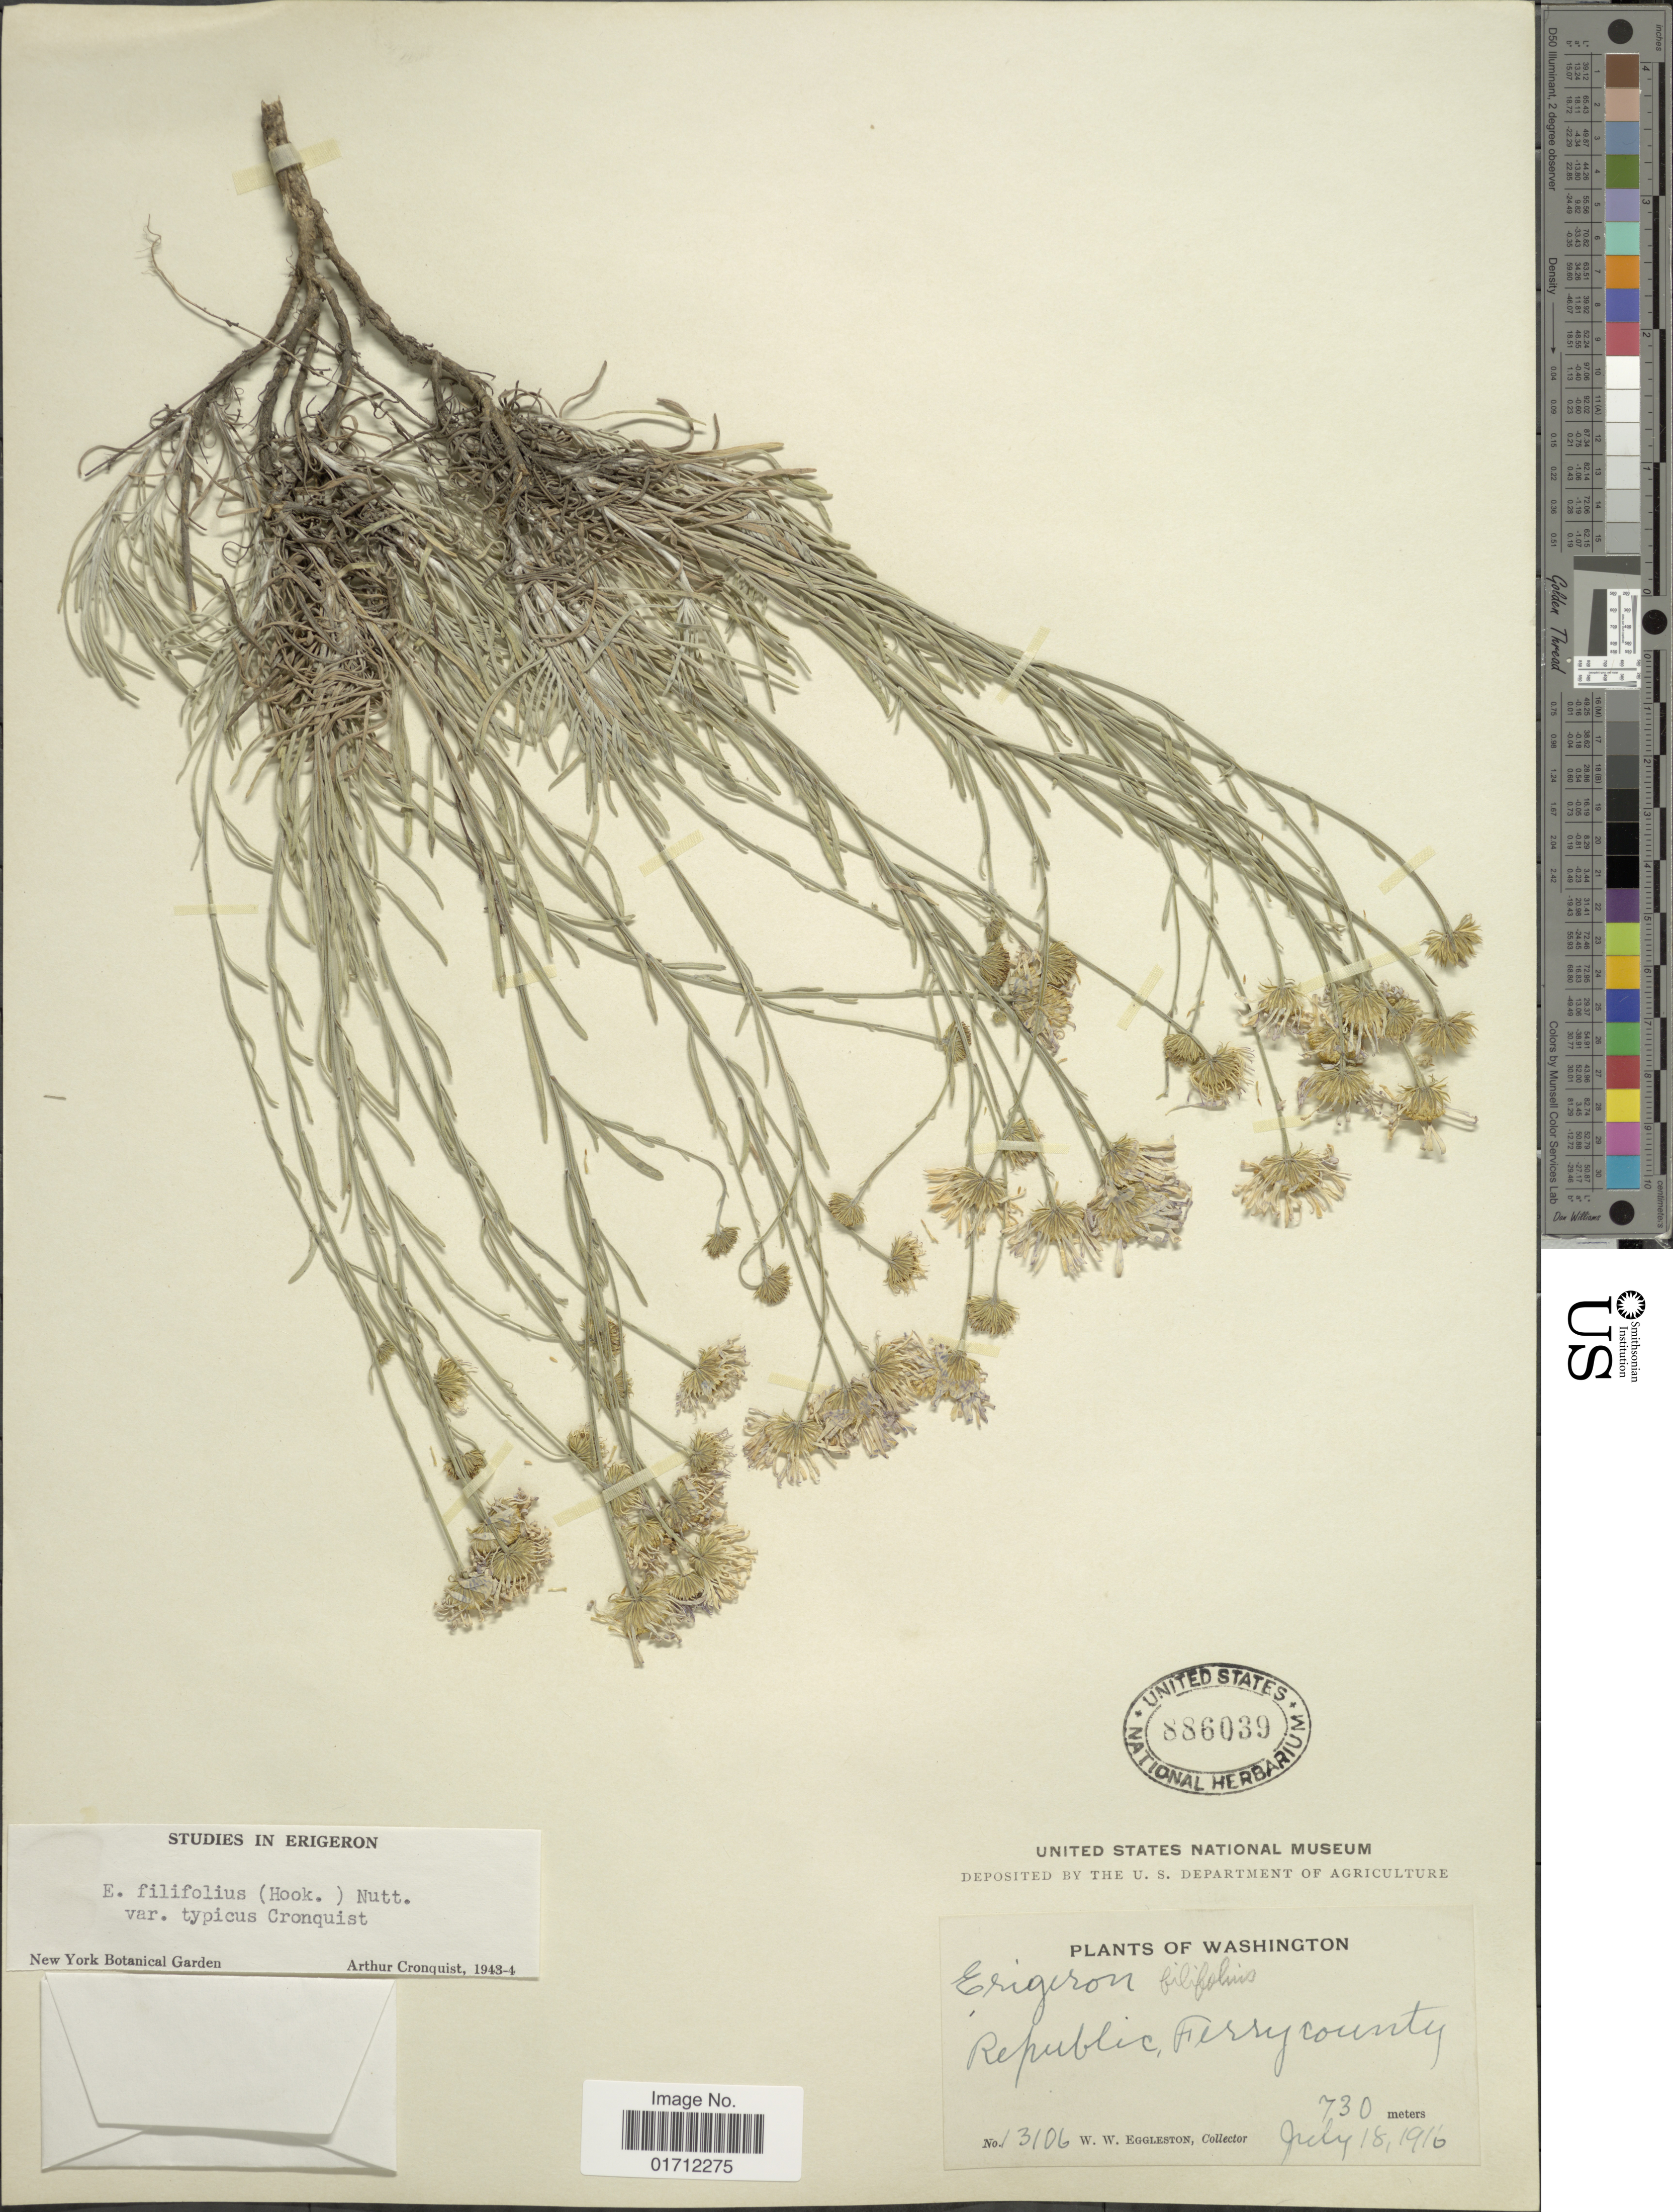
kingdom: Plantae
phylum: Tracheophyta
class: Magnoliopsida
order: Asterales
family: Asteraceae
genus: Erigeron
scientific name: Erigeron filifolius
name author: (Hook.) Nutt.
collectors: W. W. Eggleston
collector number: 13106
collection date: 1916-07-18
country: United States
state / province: Washington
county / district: Ferry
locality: Republic, Ferry County.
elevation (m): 730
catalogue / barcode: US 886039